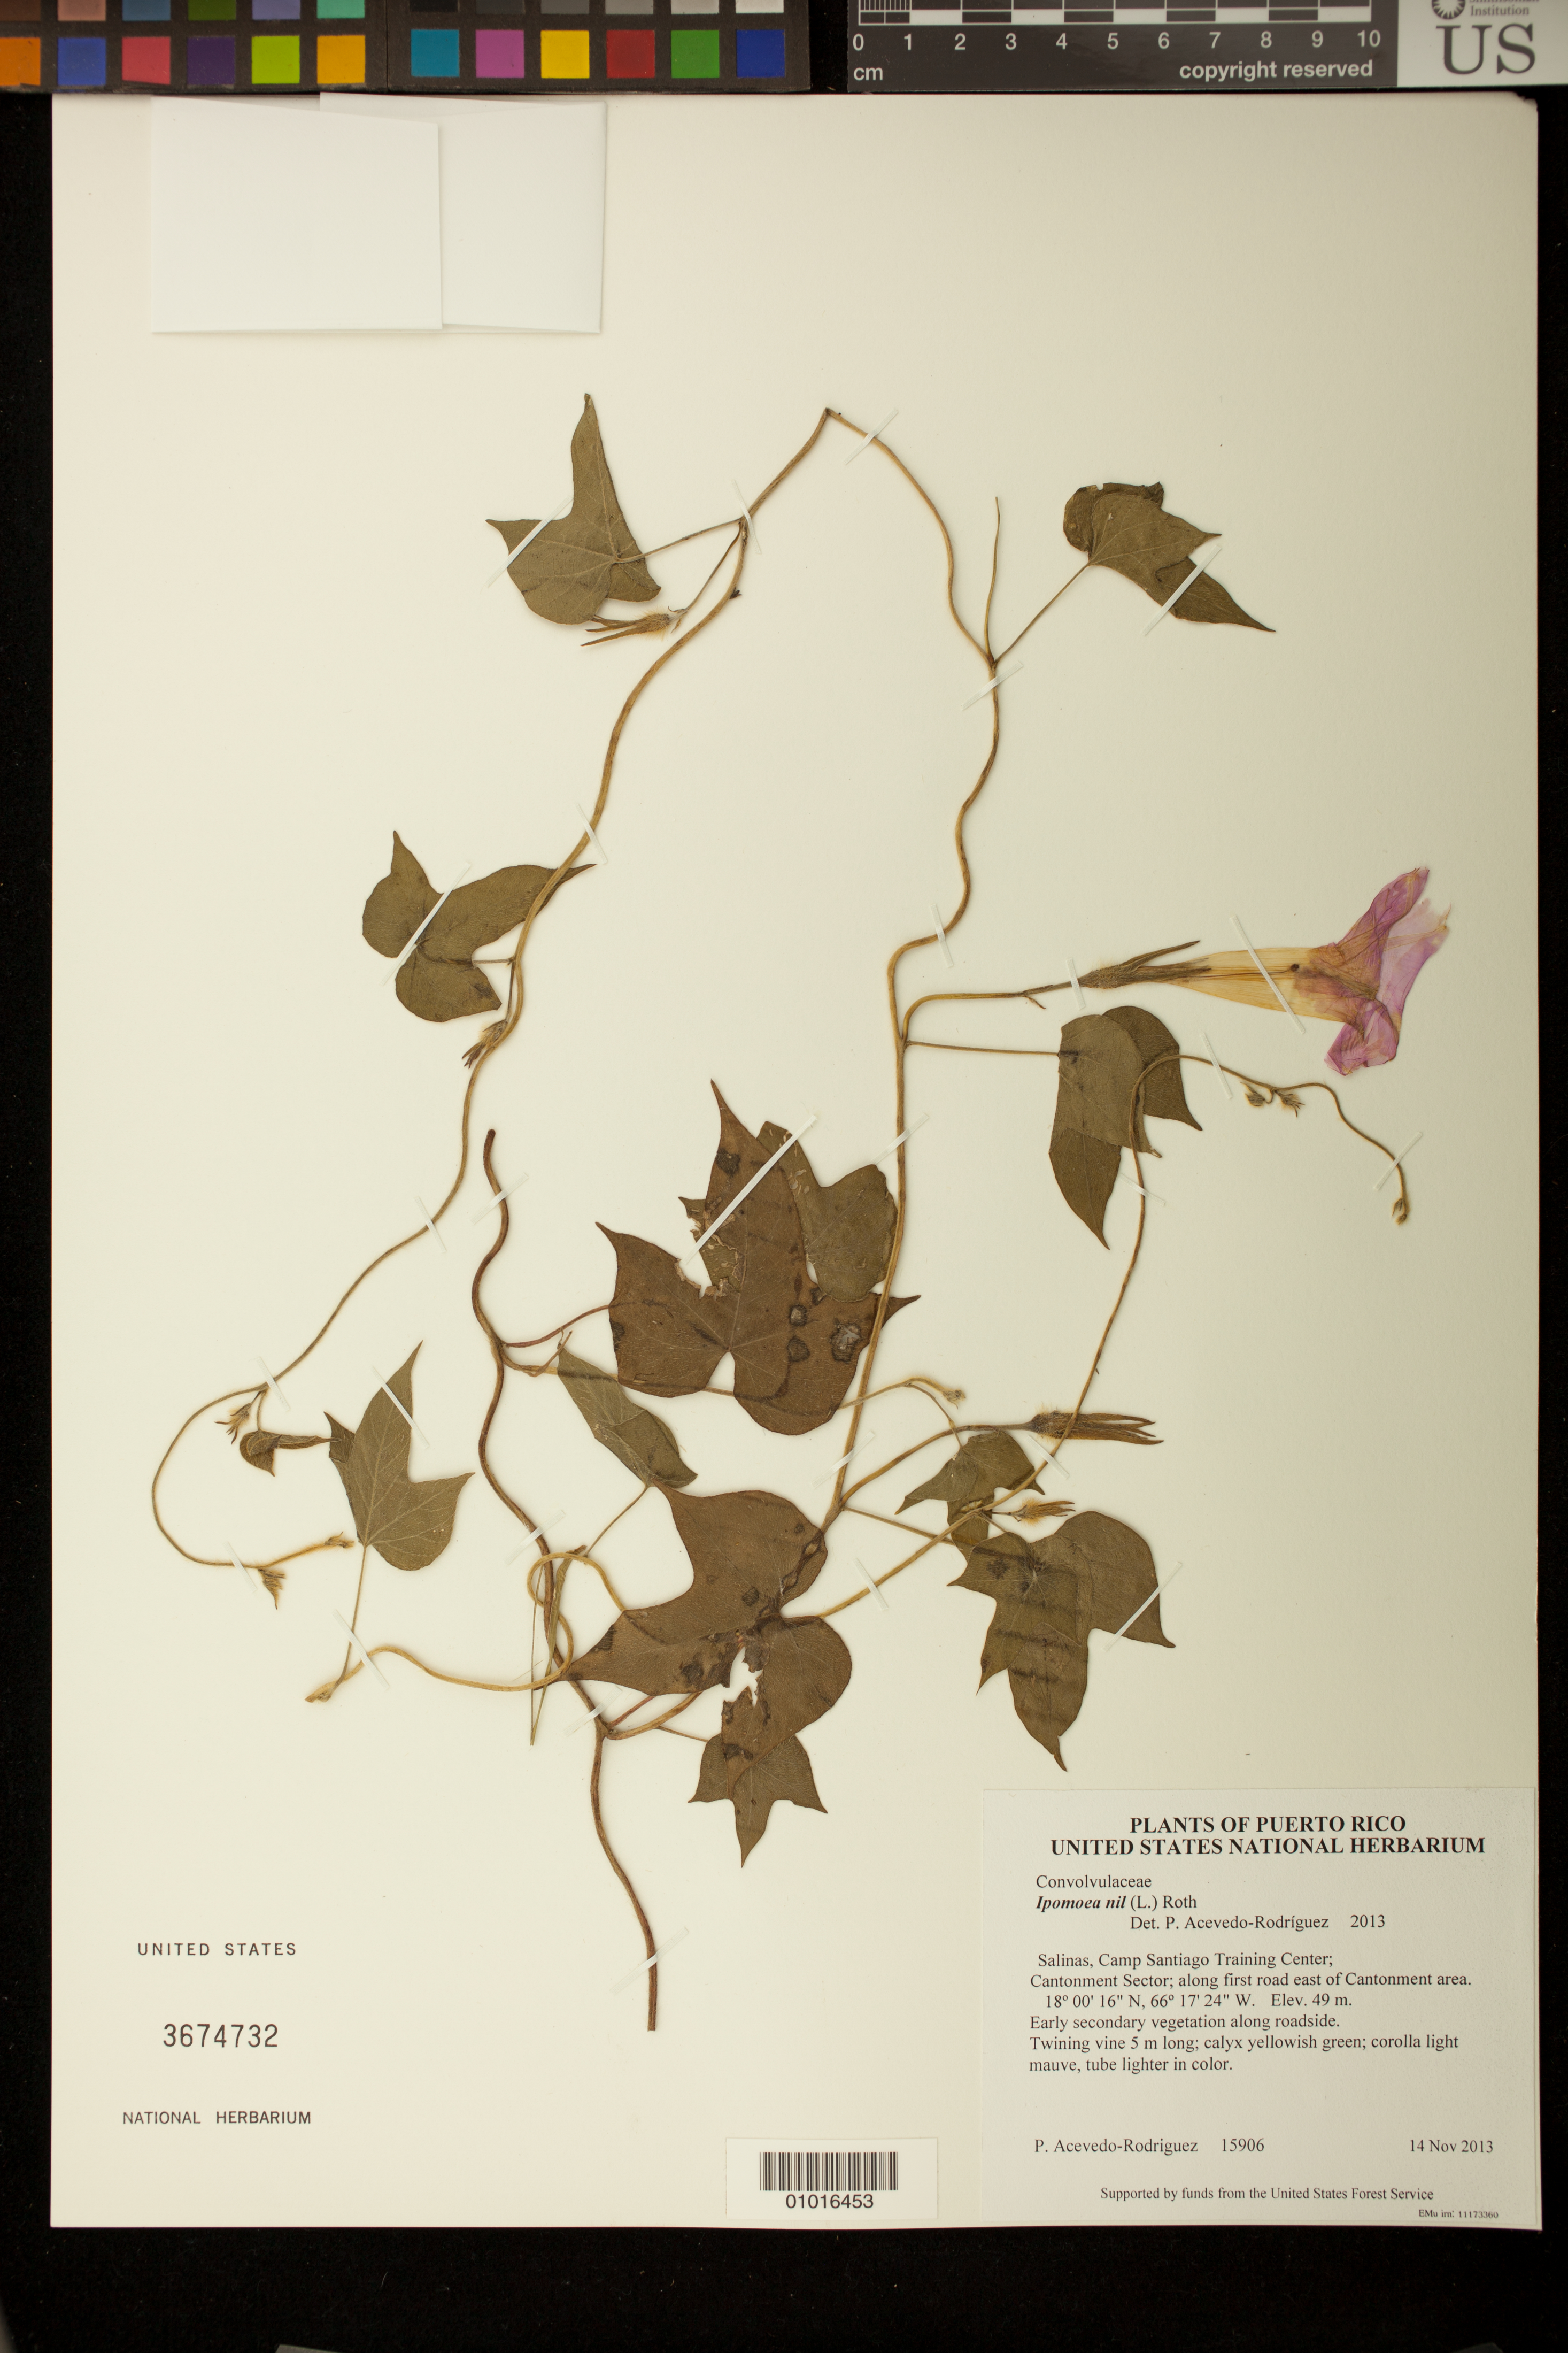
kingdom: Plantae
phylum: Tracheophyta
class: Magnoliopsida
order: Solanales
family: Convolvulaceae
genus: Ipomoea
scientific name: Ipomoea nil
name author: (L.) Roth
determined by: Acevedo-Rodríguez, P., (BOT), Smithsonian Institution - National Museum of Natural History (UNITED STATES)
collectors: P. Acevedo-Rodr.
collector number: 15906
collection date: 2013-11-14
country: Puerto Rico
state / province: Salinas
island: Puerto Rico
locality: Camp Santiago Training Center; Cantonment Sector; along first road east of Cantonment area.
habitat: Early secondary vegetation along roadside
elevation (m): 49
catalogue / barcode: US 3674732